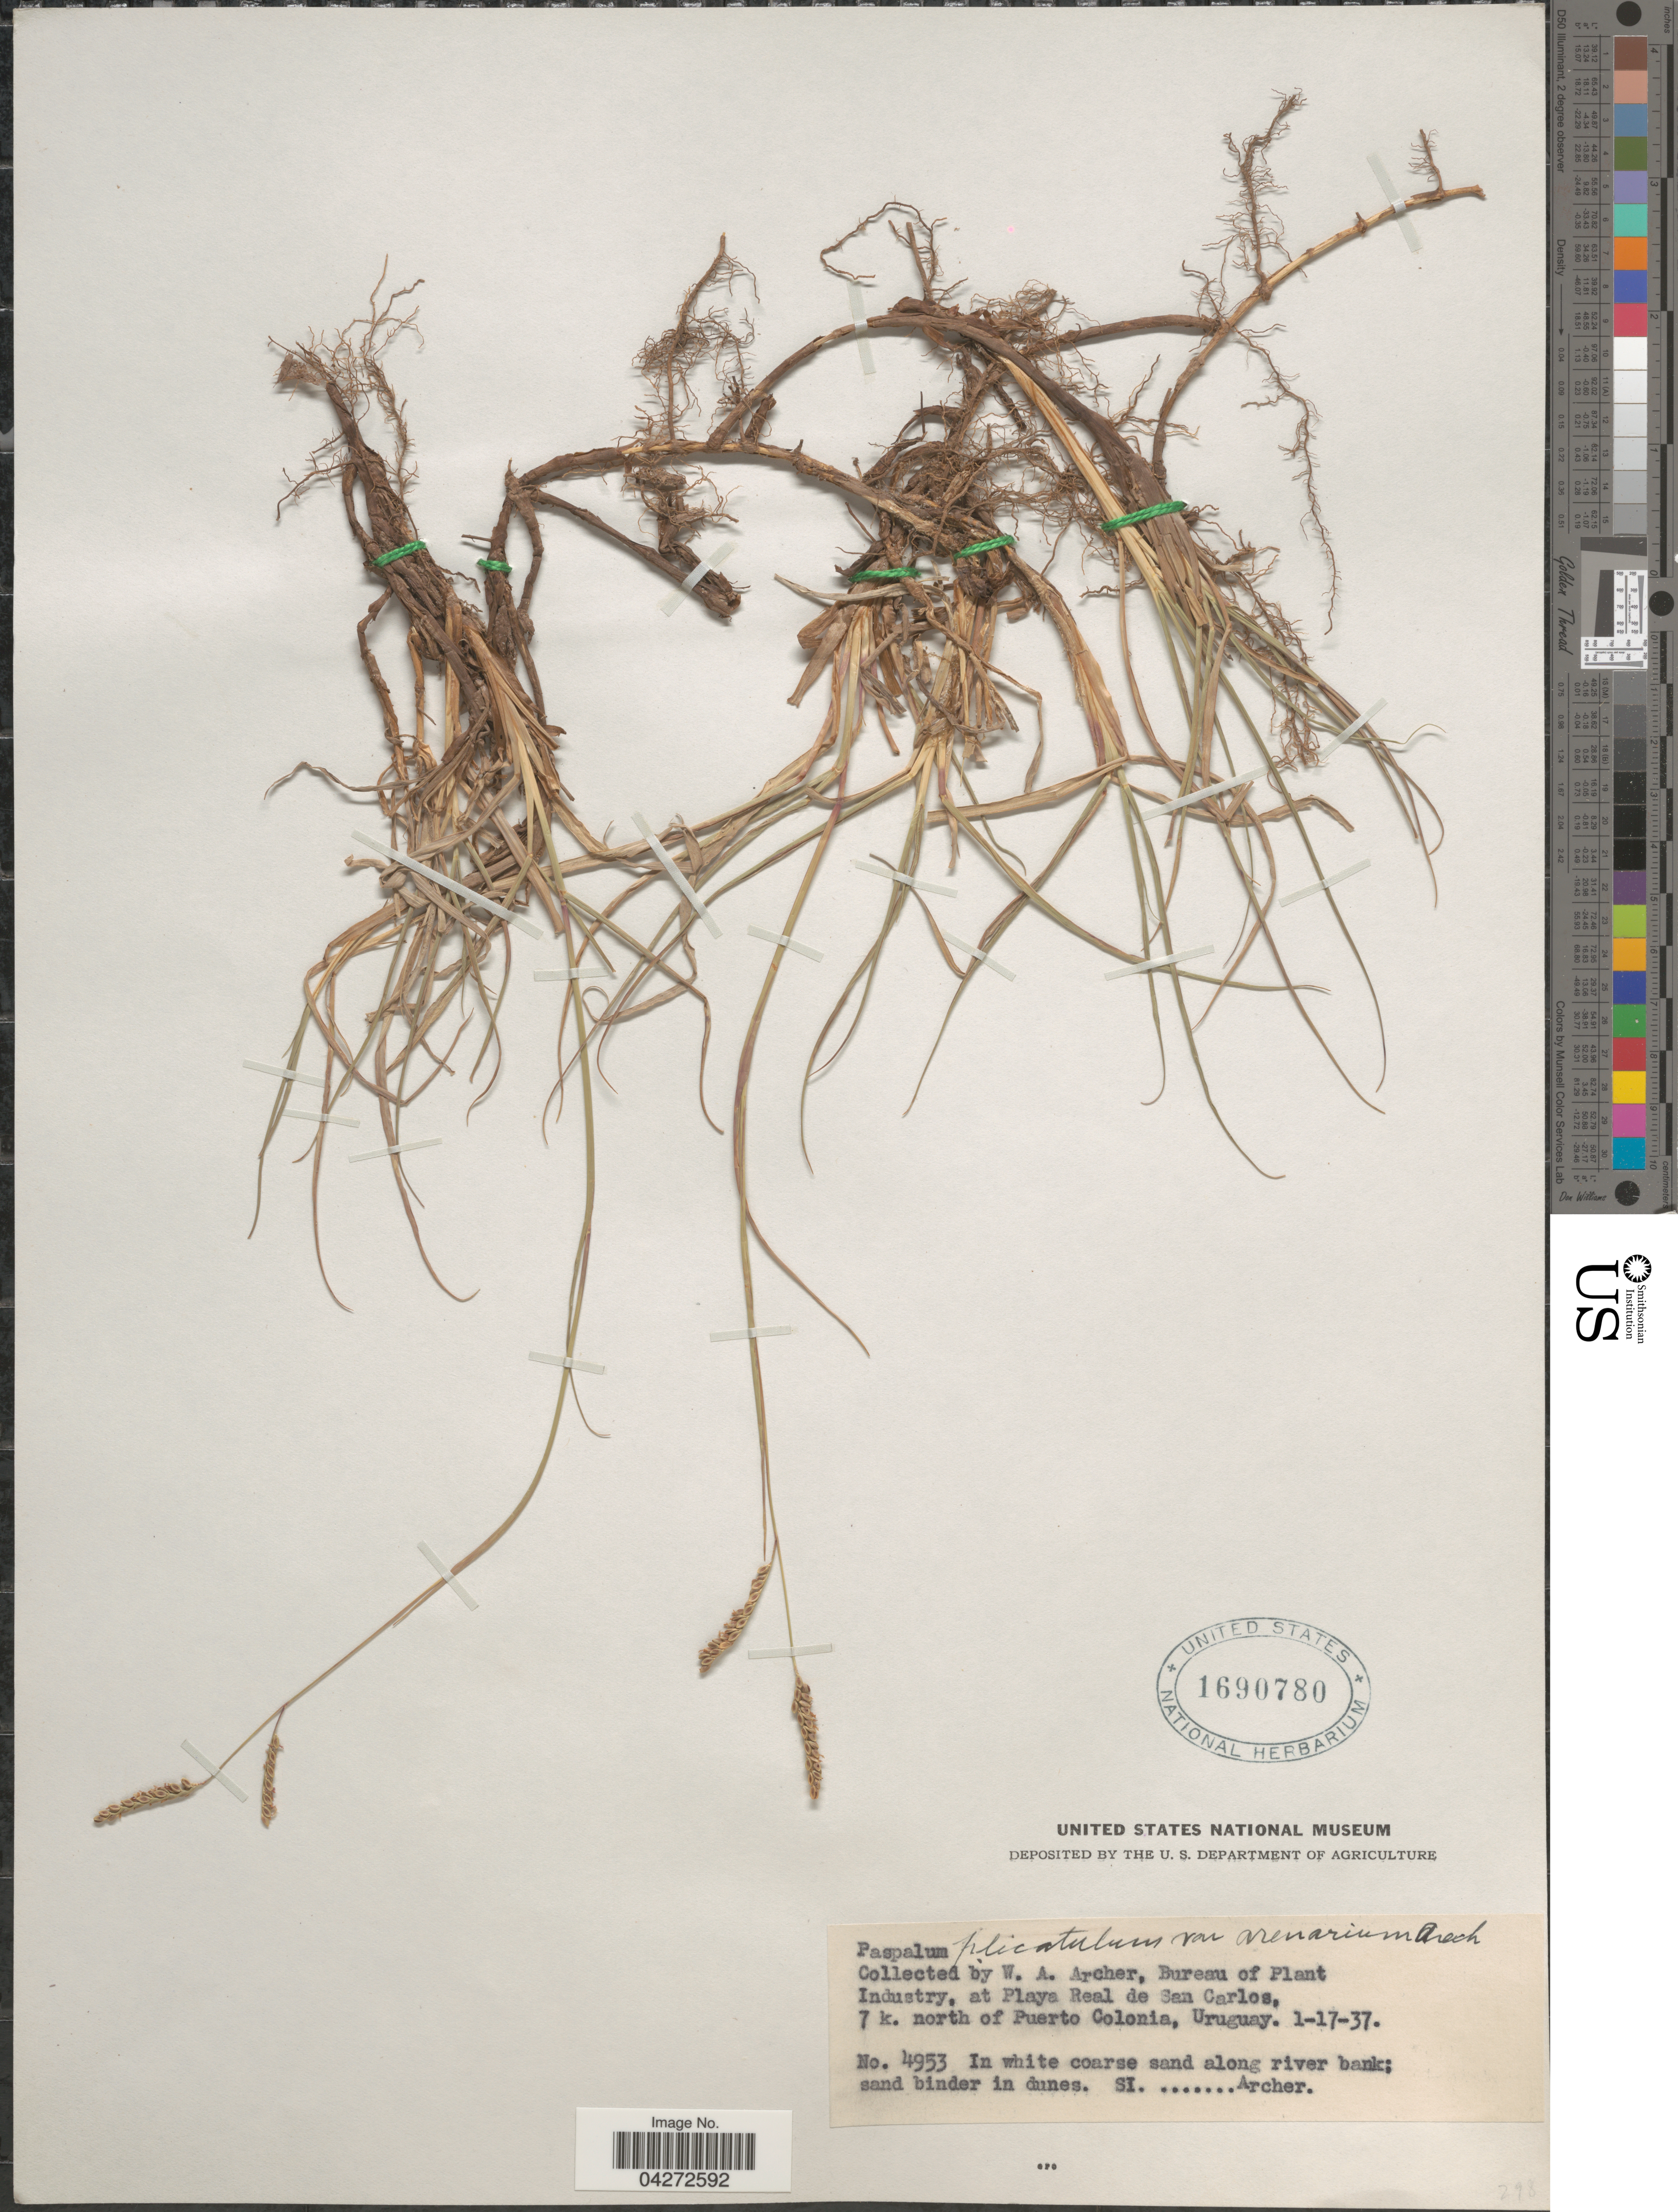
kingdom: Plantae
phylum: Tracheophyta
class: Liliopsida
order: Poales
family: Poaceae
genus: Paspalum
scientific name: Paspalum nicorae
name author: Parodi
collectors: W. Archer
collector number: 4953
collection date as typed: Transcribed d/m/y: 17/1/37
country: Uruguay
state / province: Colonia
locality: At Playa Real de San carlos, 7 k. north of Puerto Colonia. In white coarse sand along river bank; sand binder in dunes.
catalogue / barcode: US 1690780